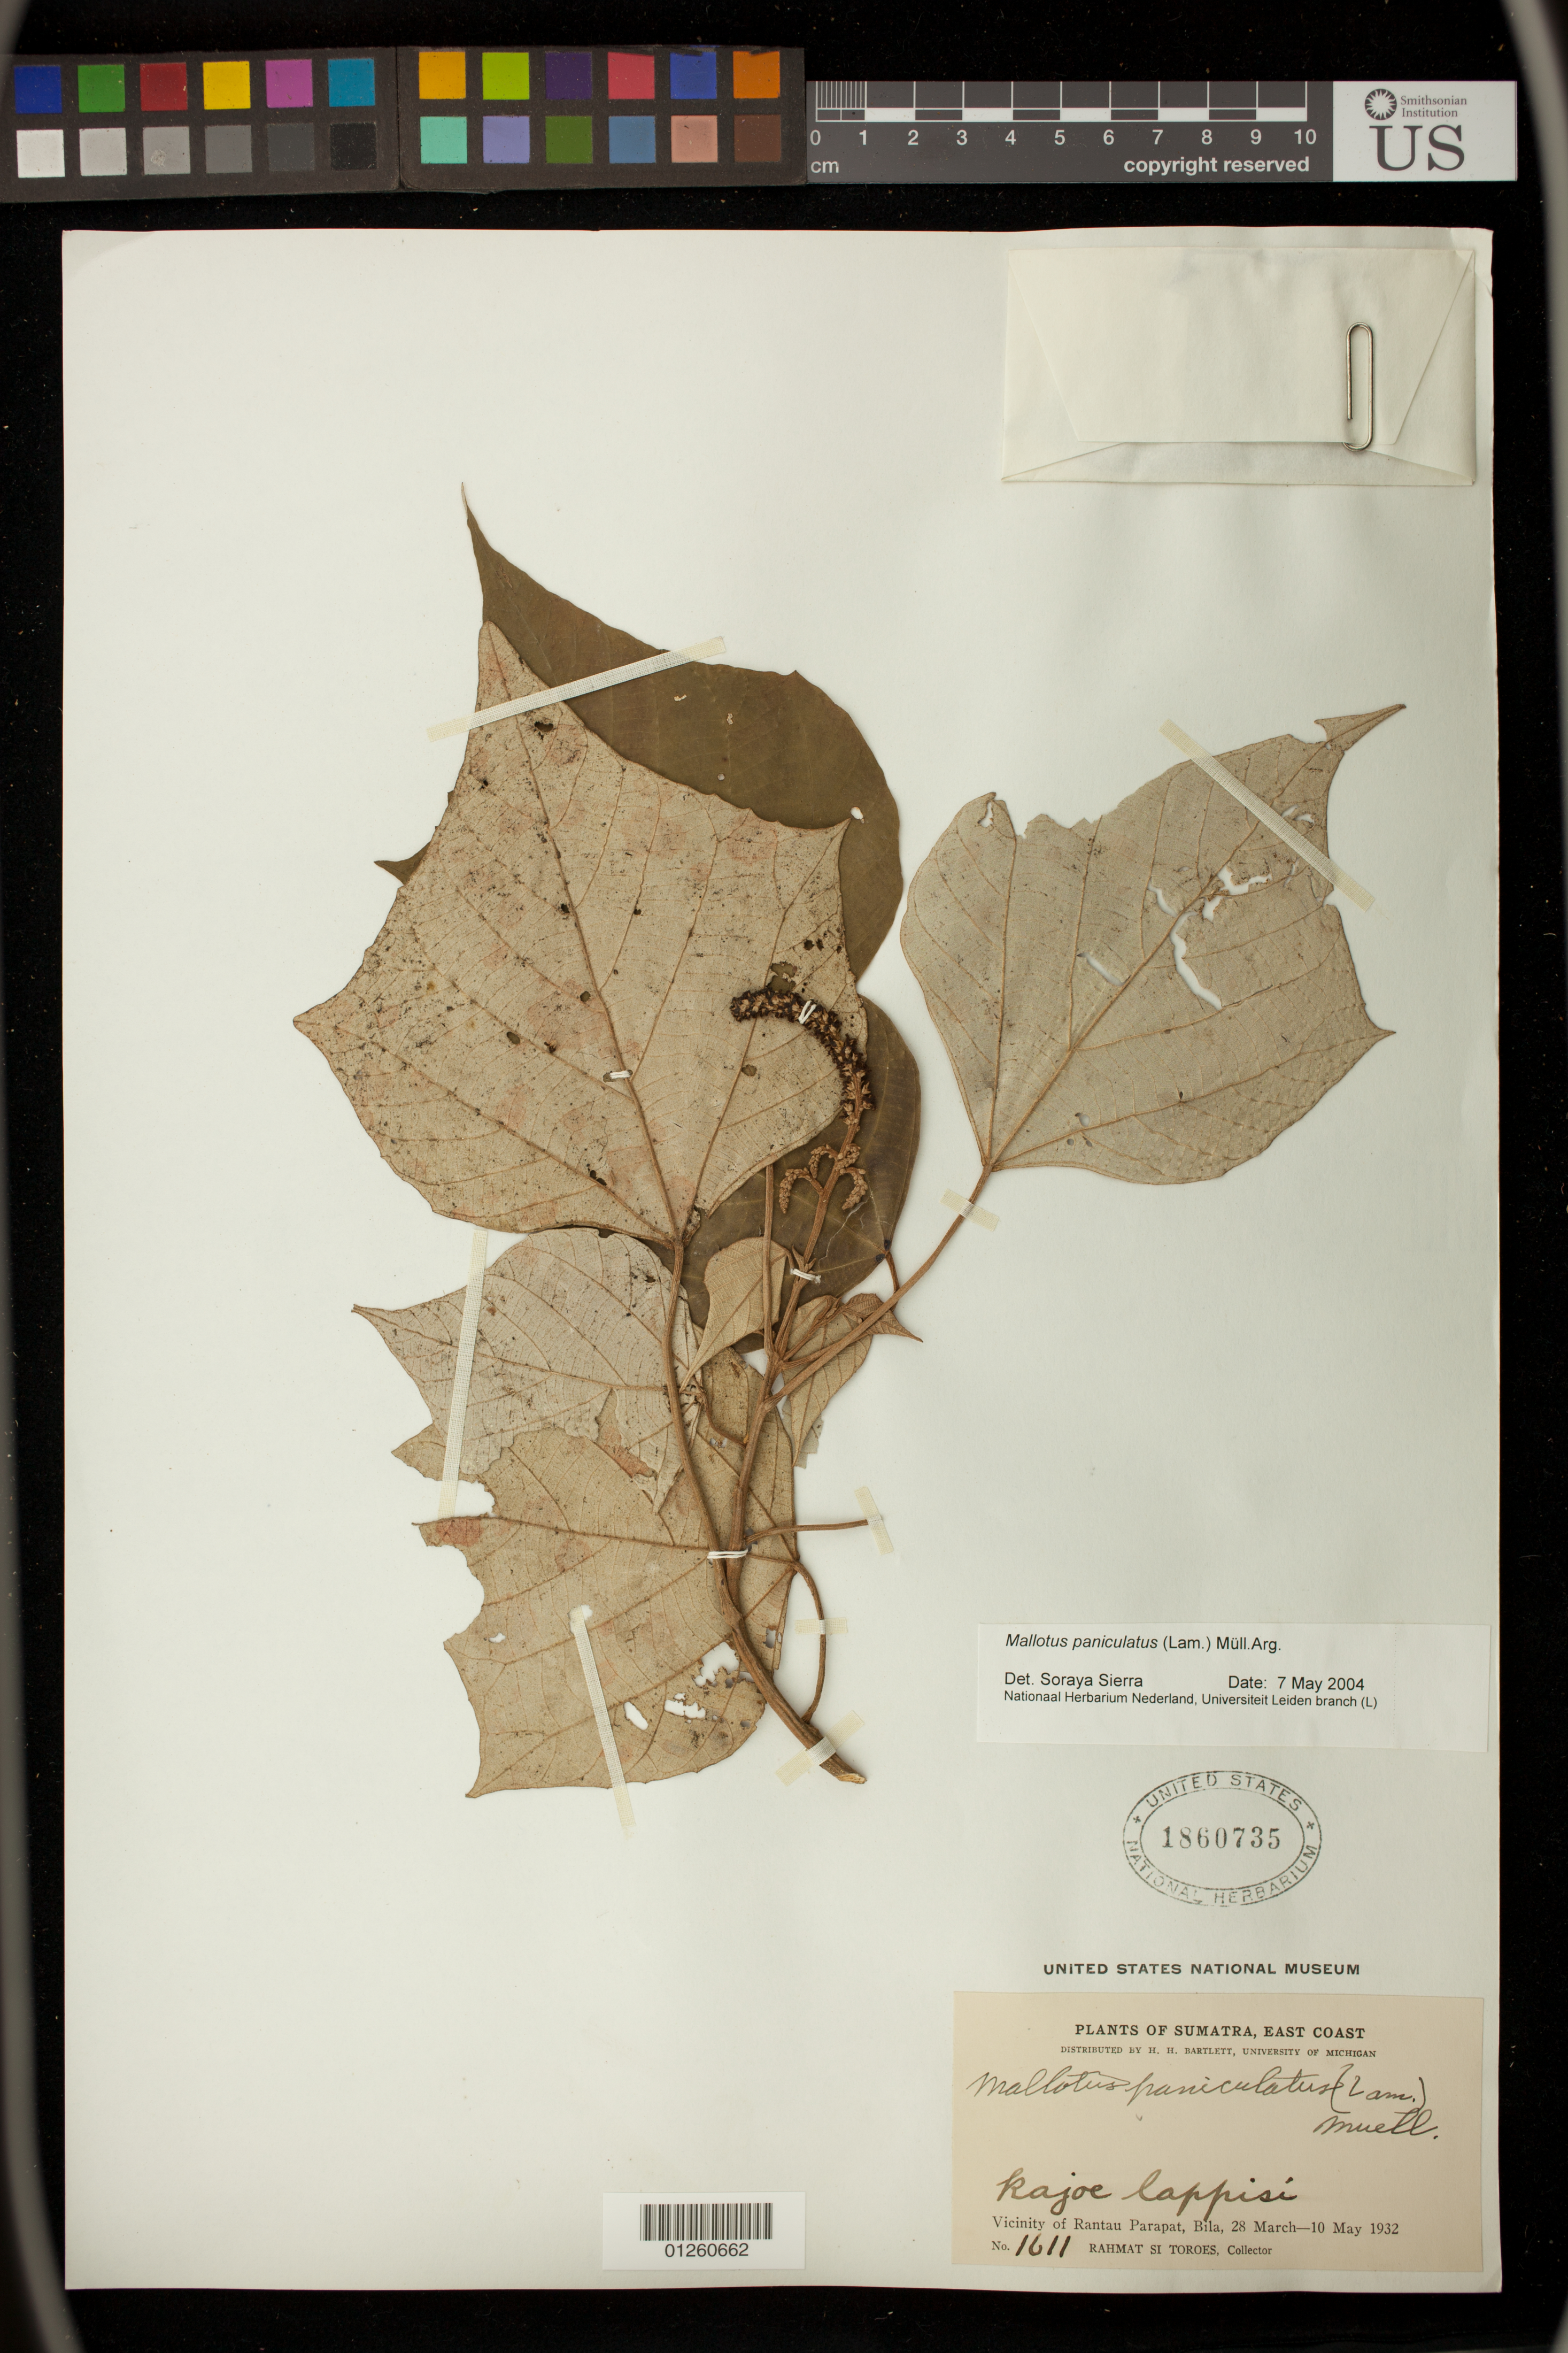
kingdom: Plantae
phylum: Tracheophyta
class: Magnoliopsida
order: Malpighiales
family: Euphorbiaceae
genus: Mallotus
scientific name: Mallotus paniculatus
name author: (Lam.) Müll. Arg.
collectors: Rahmat Si Boeea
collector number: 1611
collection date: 1932-03-28/1932-05-10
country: Indonesia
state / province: Sumatra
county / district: Sumatera Utara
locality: East Coast,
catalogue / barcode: US 1860735